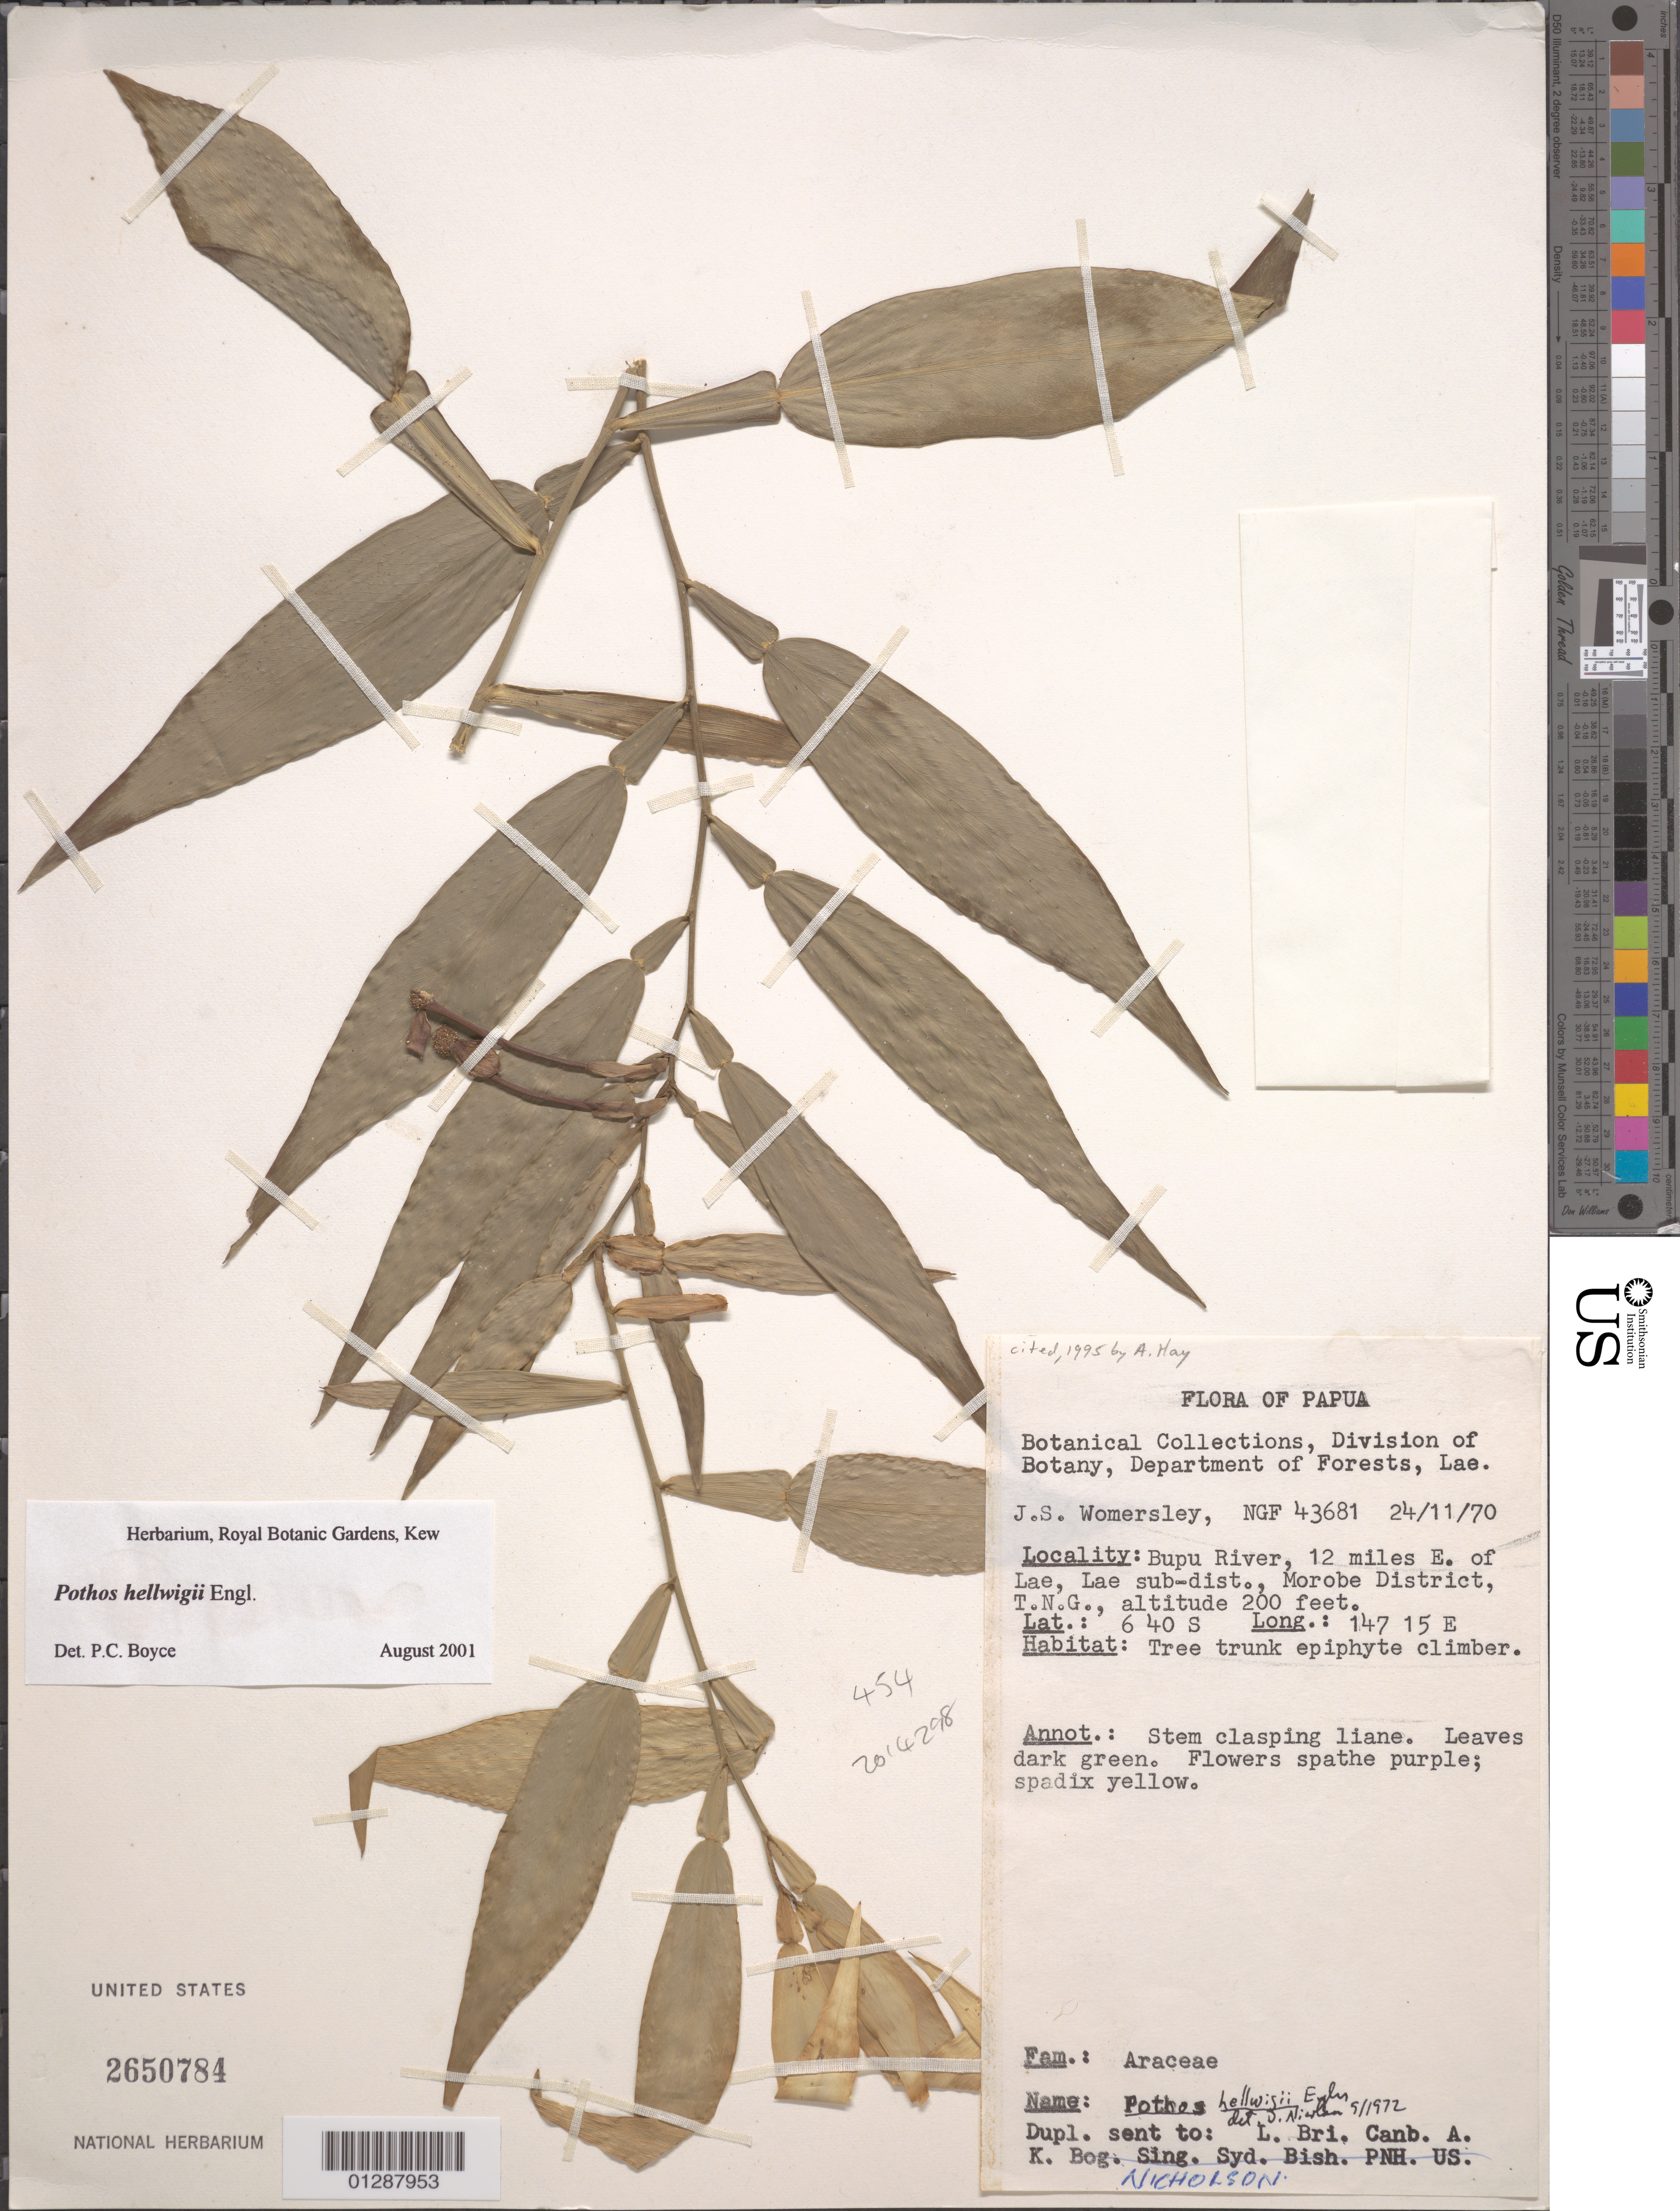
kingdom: Plantae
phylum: Tracheophyta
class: Liliopsida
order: Alismatales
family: Araceae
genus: Pothos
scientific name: Pothos hellwigii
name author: Engl.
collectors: J. S. Womersley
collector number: NGF 43681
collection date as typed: Transcribed d/m/y: 24/11/70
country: Papua New Guinea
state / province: Morobe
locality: Bupu River, 12 miles E. of Lae, Lae sub-dist., Morobe District, T.N.G.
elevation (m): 61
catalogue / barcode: US 2650784